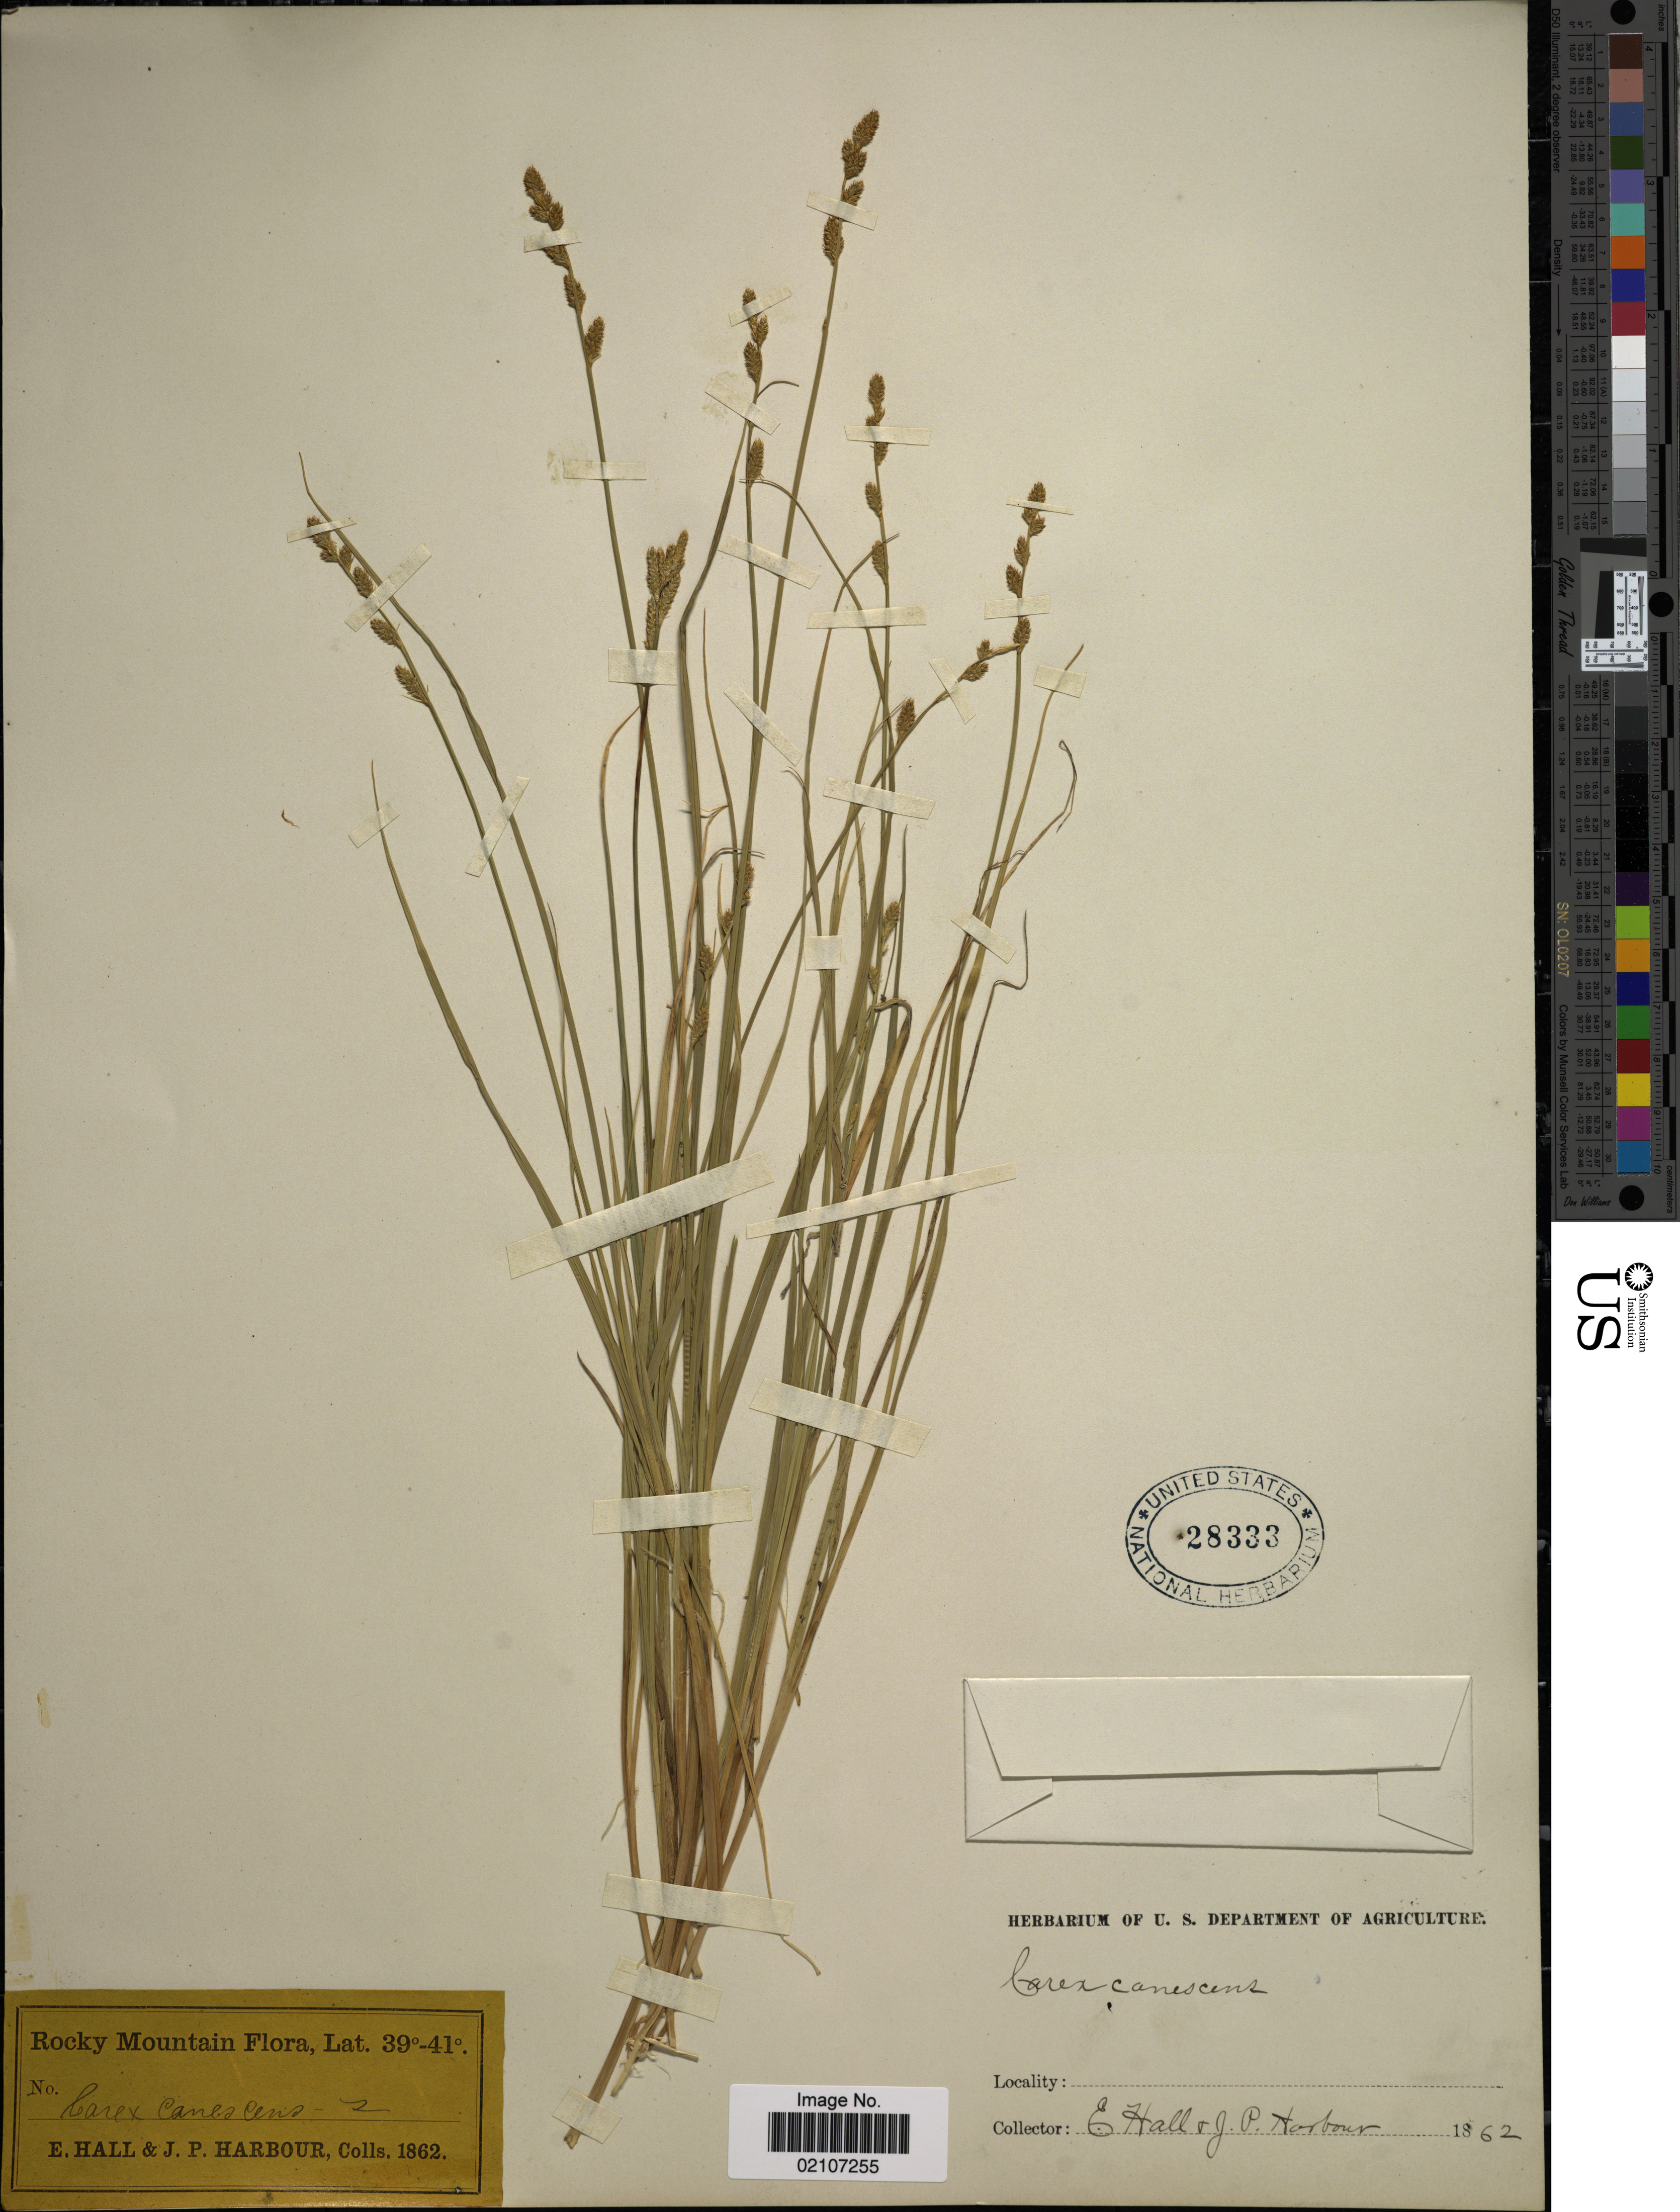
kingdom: Plantae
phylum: Tracheophyta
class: Liliopsida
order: Poales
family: Cyperaceae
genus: Carex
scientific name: Carex canescens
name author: L.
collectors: E. Hall & J. Harbour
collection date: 1862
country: United States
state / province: Colorado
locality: Rocky Mtns.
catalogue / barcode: US 28333